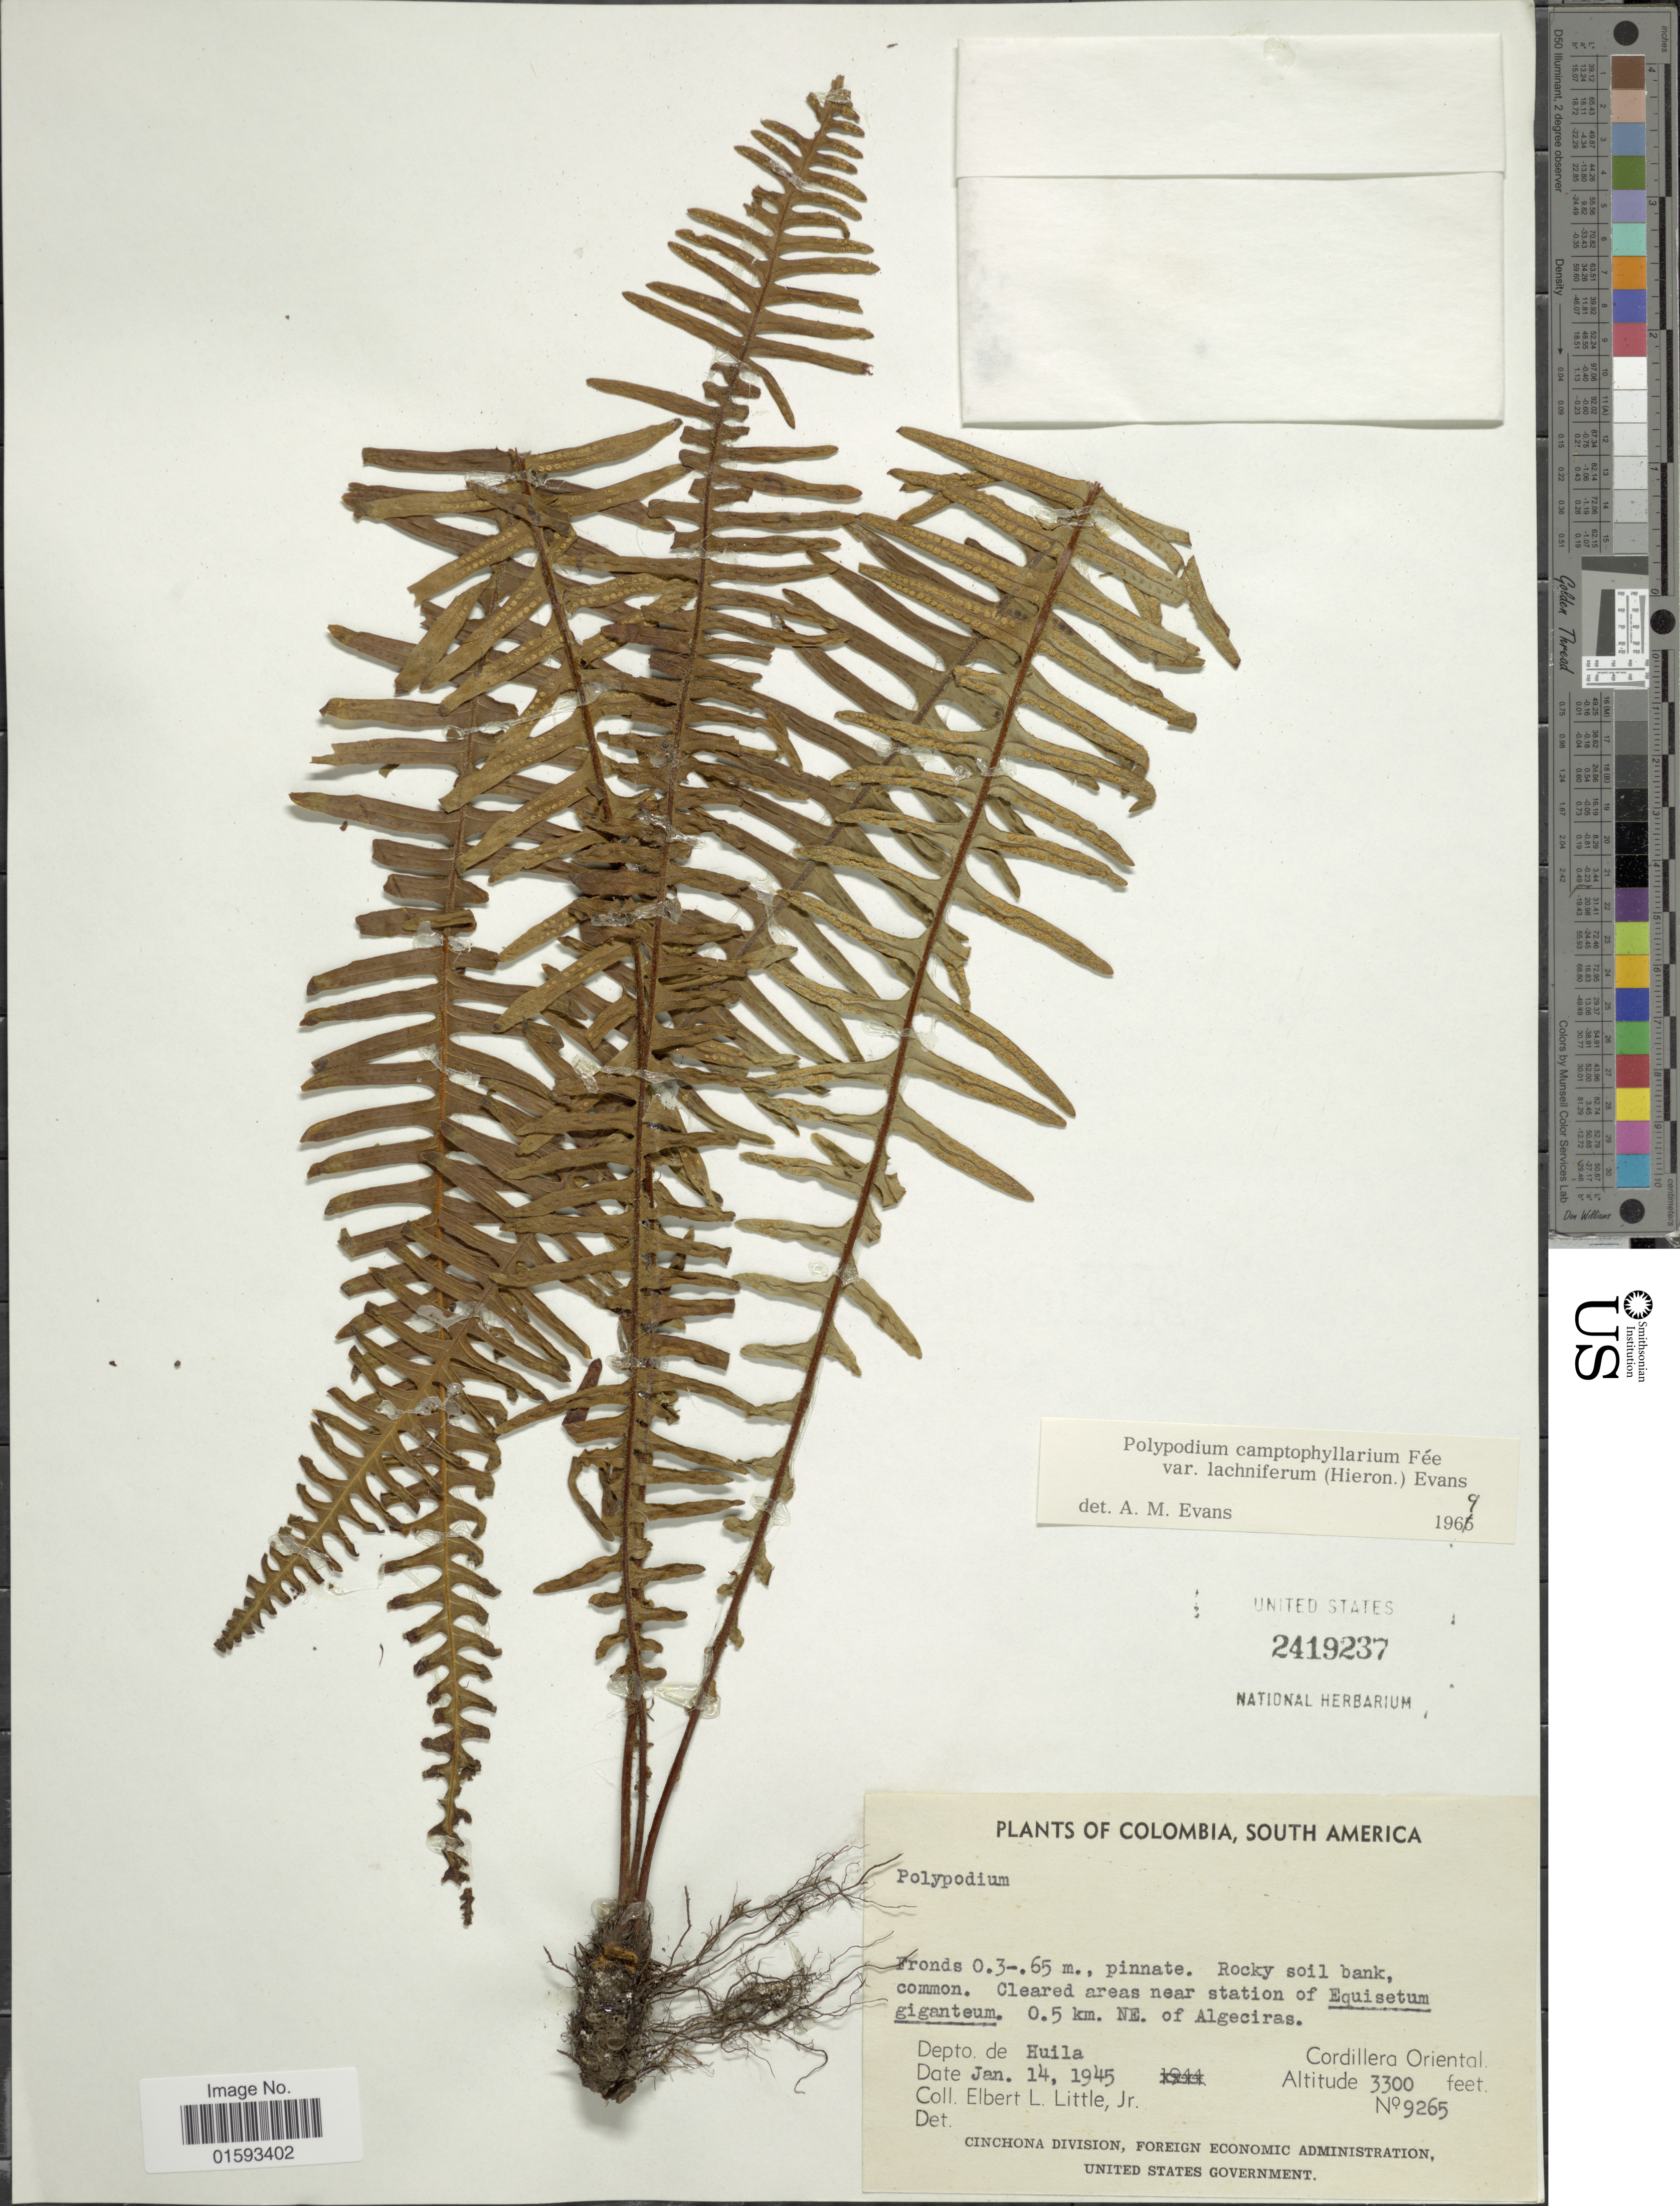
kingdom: Plantae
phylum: Tracheophyta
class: Polypodiopsida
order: Polypodiales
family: Polypodiaceae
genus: Pecluma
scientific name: Pecluma camptophyllaria var. lachnifera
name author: (Hieron.) Lellinger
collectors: E. L. Little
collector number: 9265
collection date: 1945-01-14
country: Colombia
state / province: Huila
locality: Cleared areas near Station of Equistetum giganteum. 0.5 km. NE of Algeciras. Cordillera Oriental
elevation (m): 1006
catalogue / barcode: US 2419237